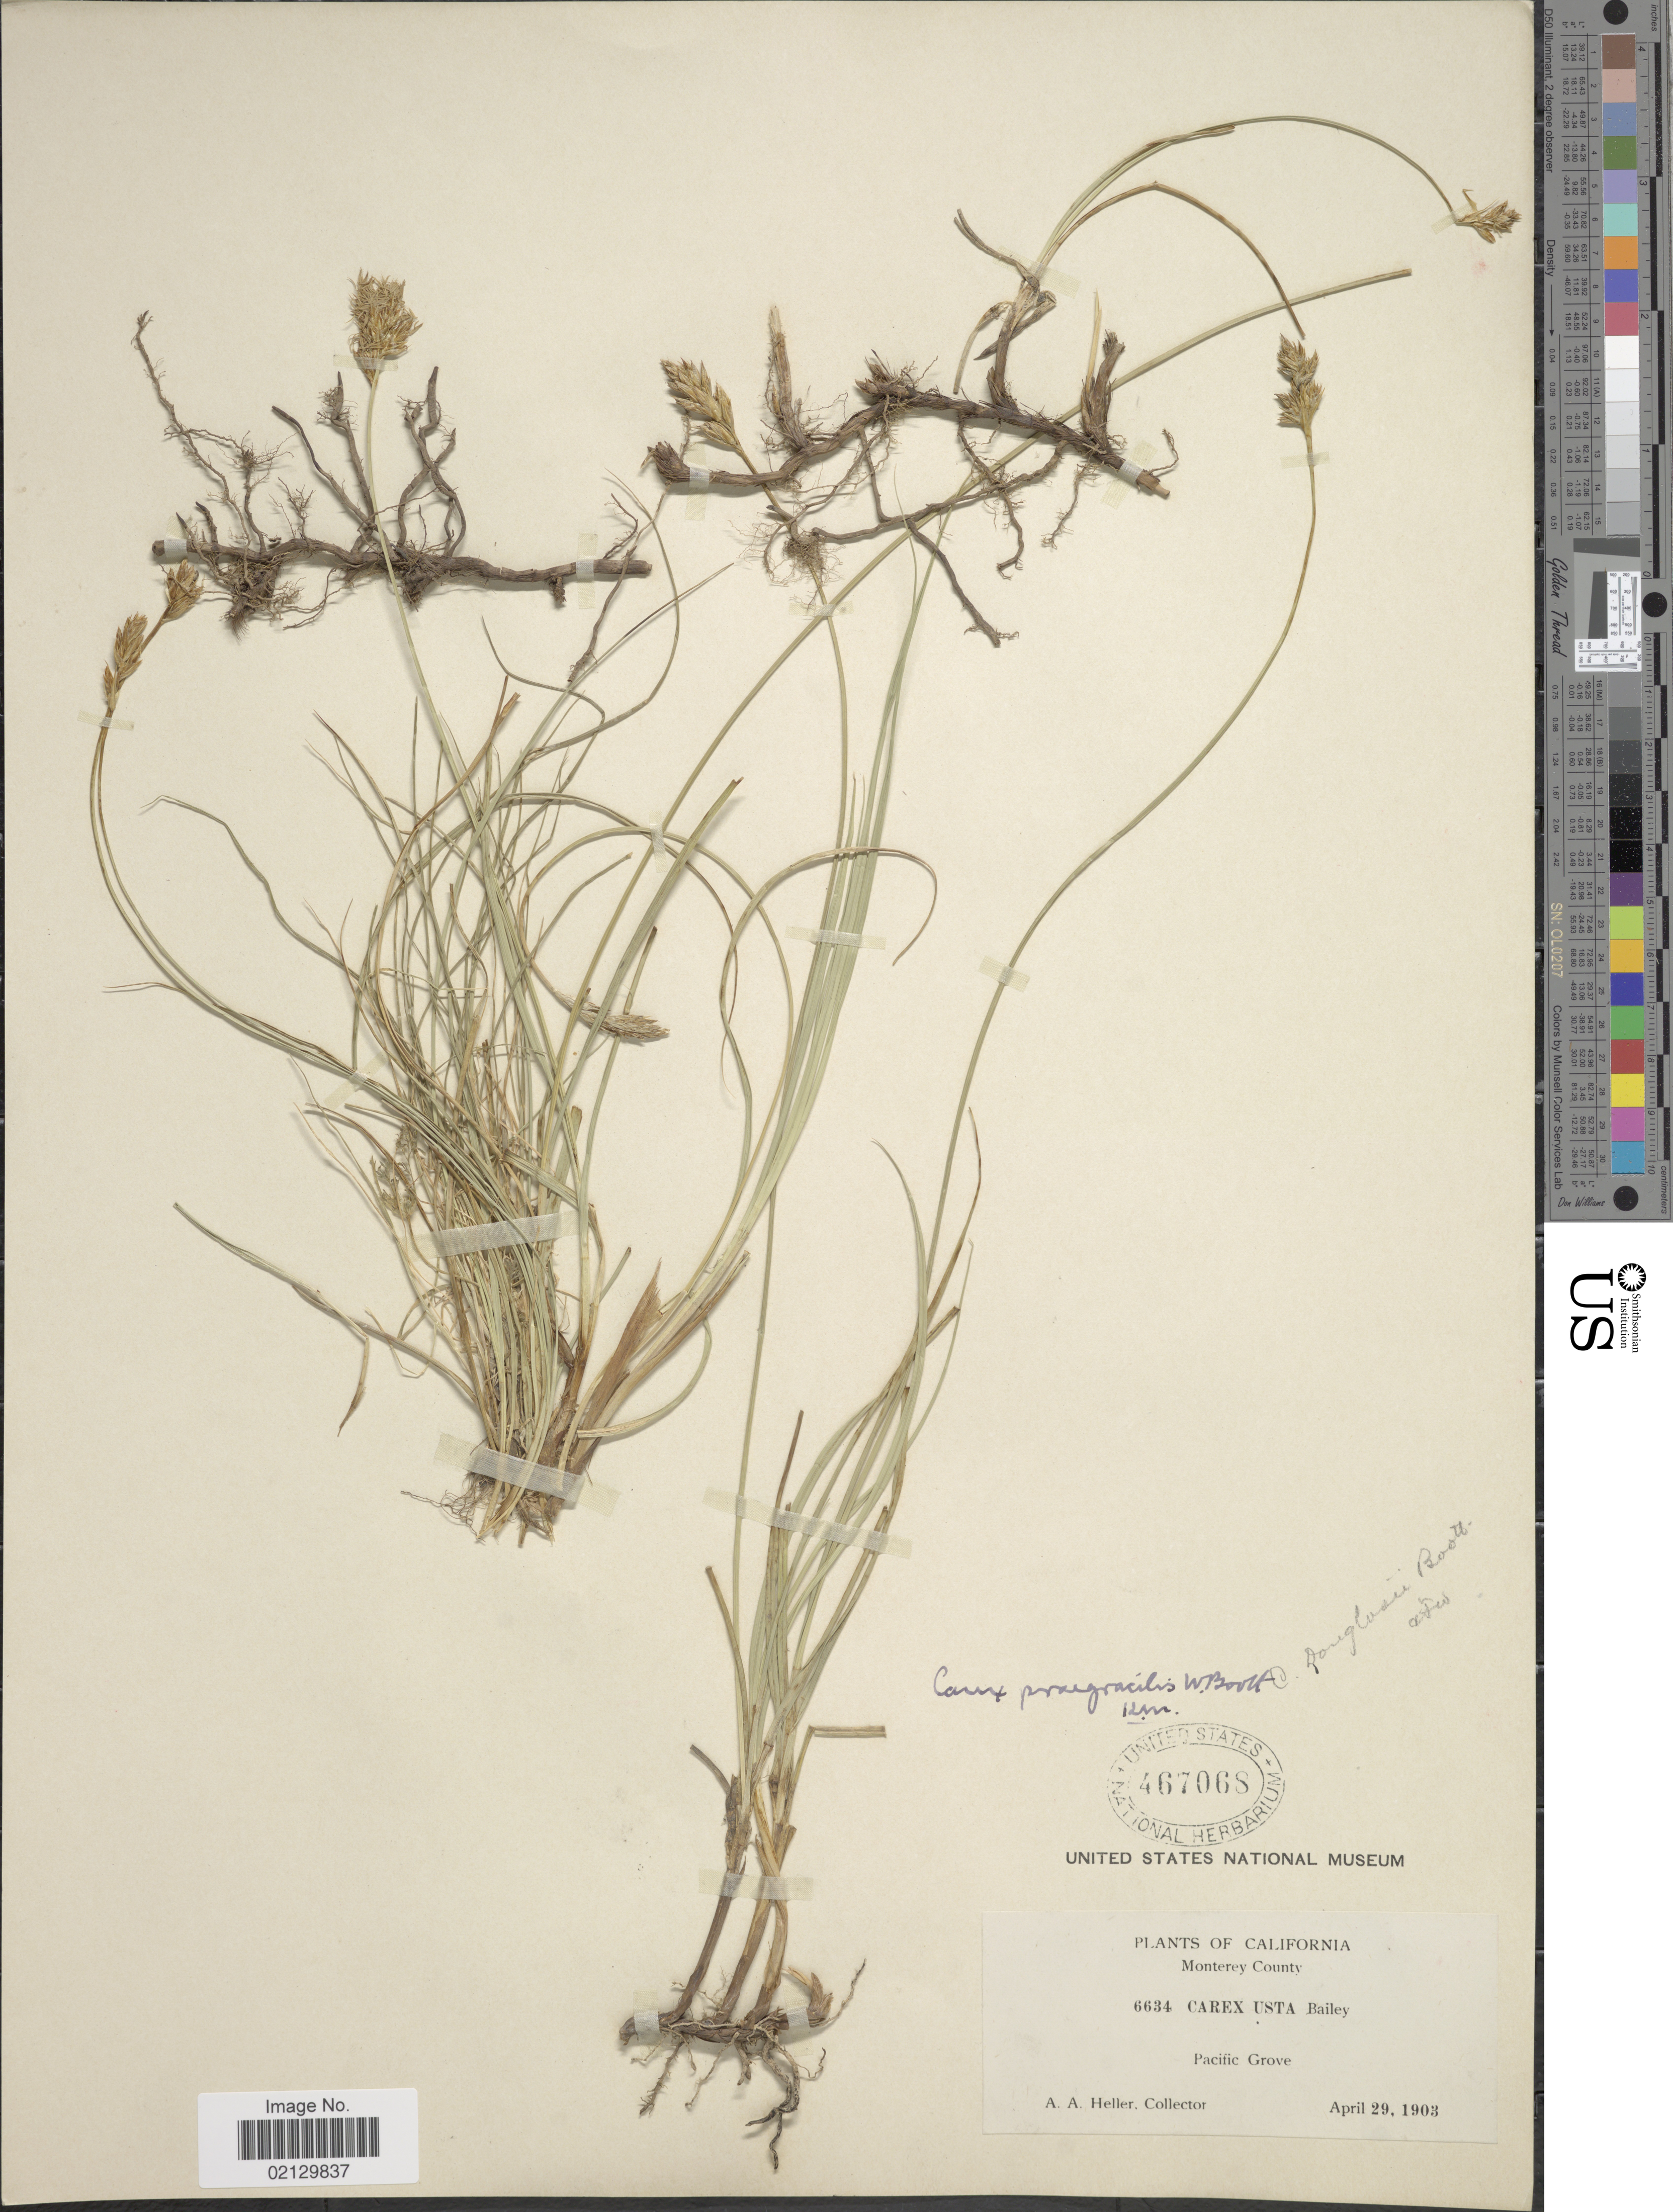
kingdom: Plantae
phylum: Tracheophyta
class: Liliopsida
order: Poales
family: Cyperaceae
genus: Carex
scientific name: Carex praegracilis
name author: W. Boott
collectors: A. A. Heller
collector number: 6634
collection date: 1903-04-29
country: United States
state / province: California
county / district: Monterey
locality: California, Pacific Grove. Monterey.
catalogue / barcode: US 467068